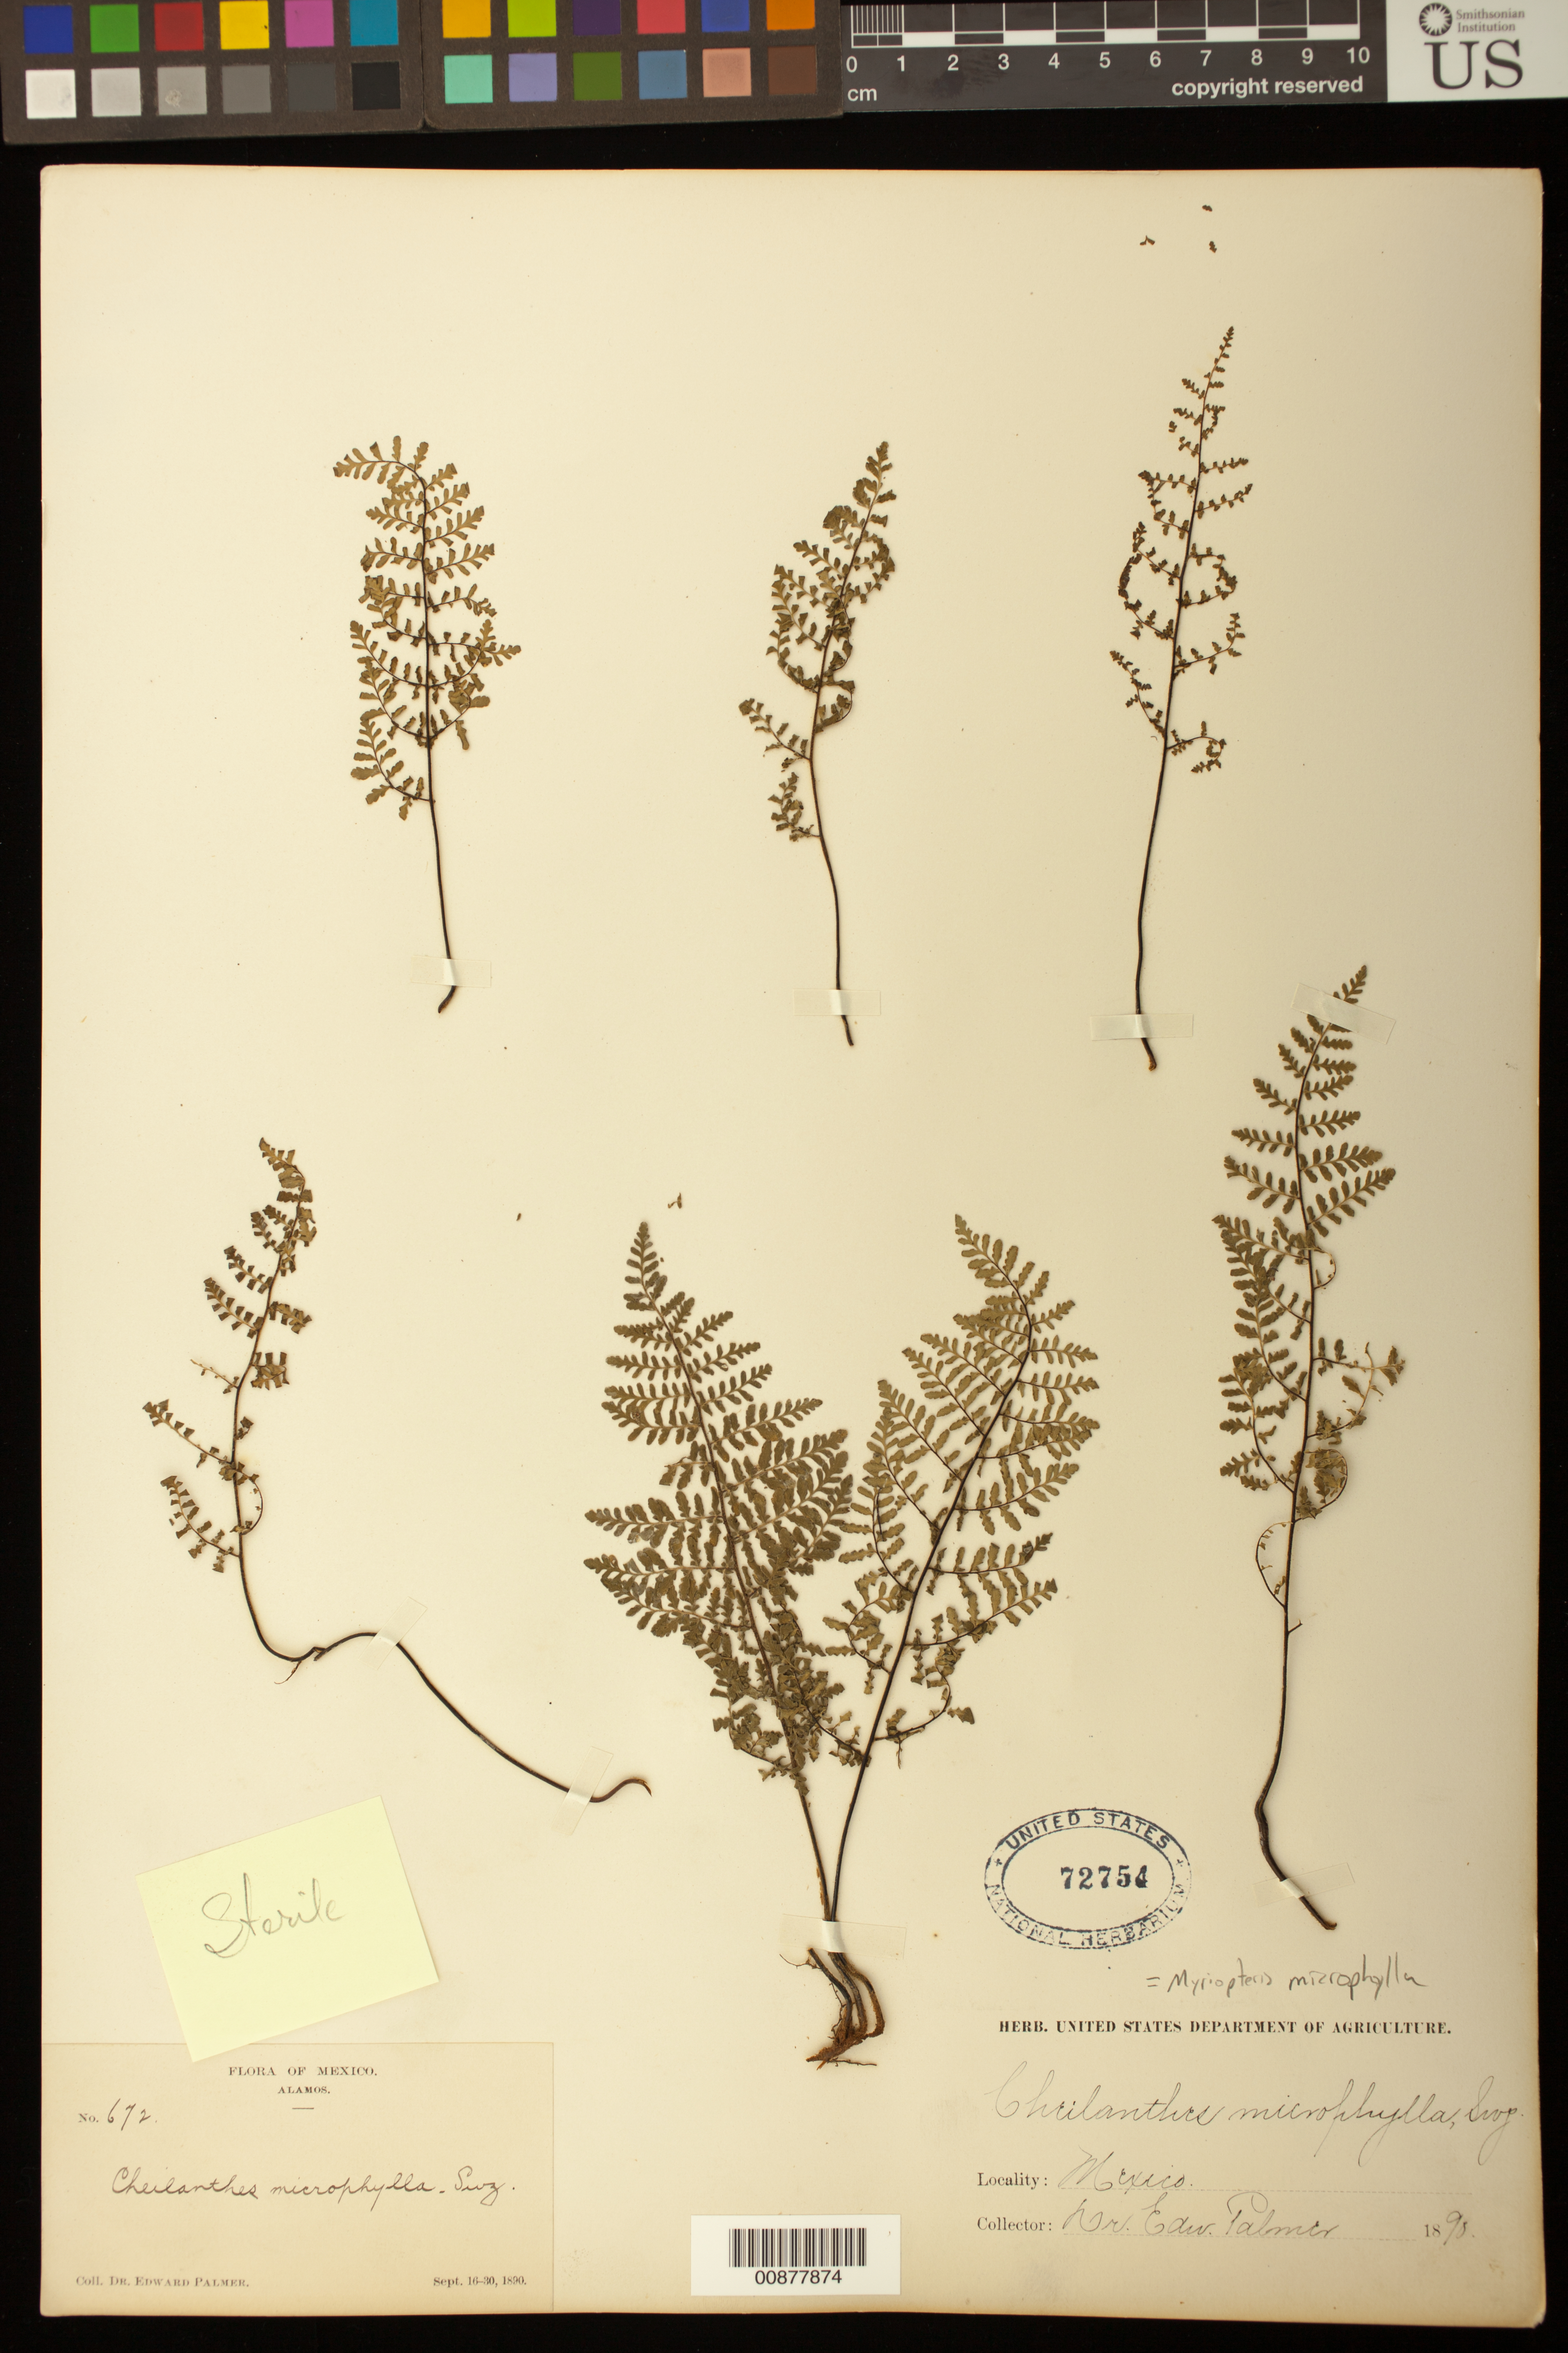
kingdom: Plantae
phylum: Tracheophyta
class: Polypodiopsida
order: Polypodiales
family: Pteridaceae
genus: Myriopteris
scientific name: Myriopteris microphylla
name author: (Sw.) Grusz & Windham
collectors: E. Palmer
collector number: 672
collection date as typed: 16 Sep 1890 to 30 Sep 1890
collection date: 1890-09-16/1890-09-30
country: Mexico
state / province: Sonora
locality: Alamos, Sonora.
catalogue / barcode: US 72754